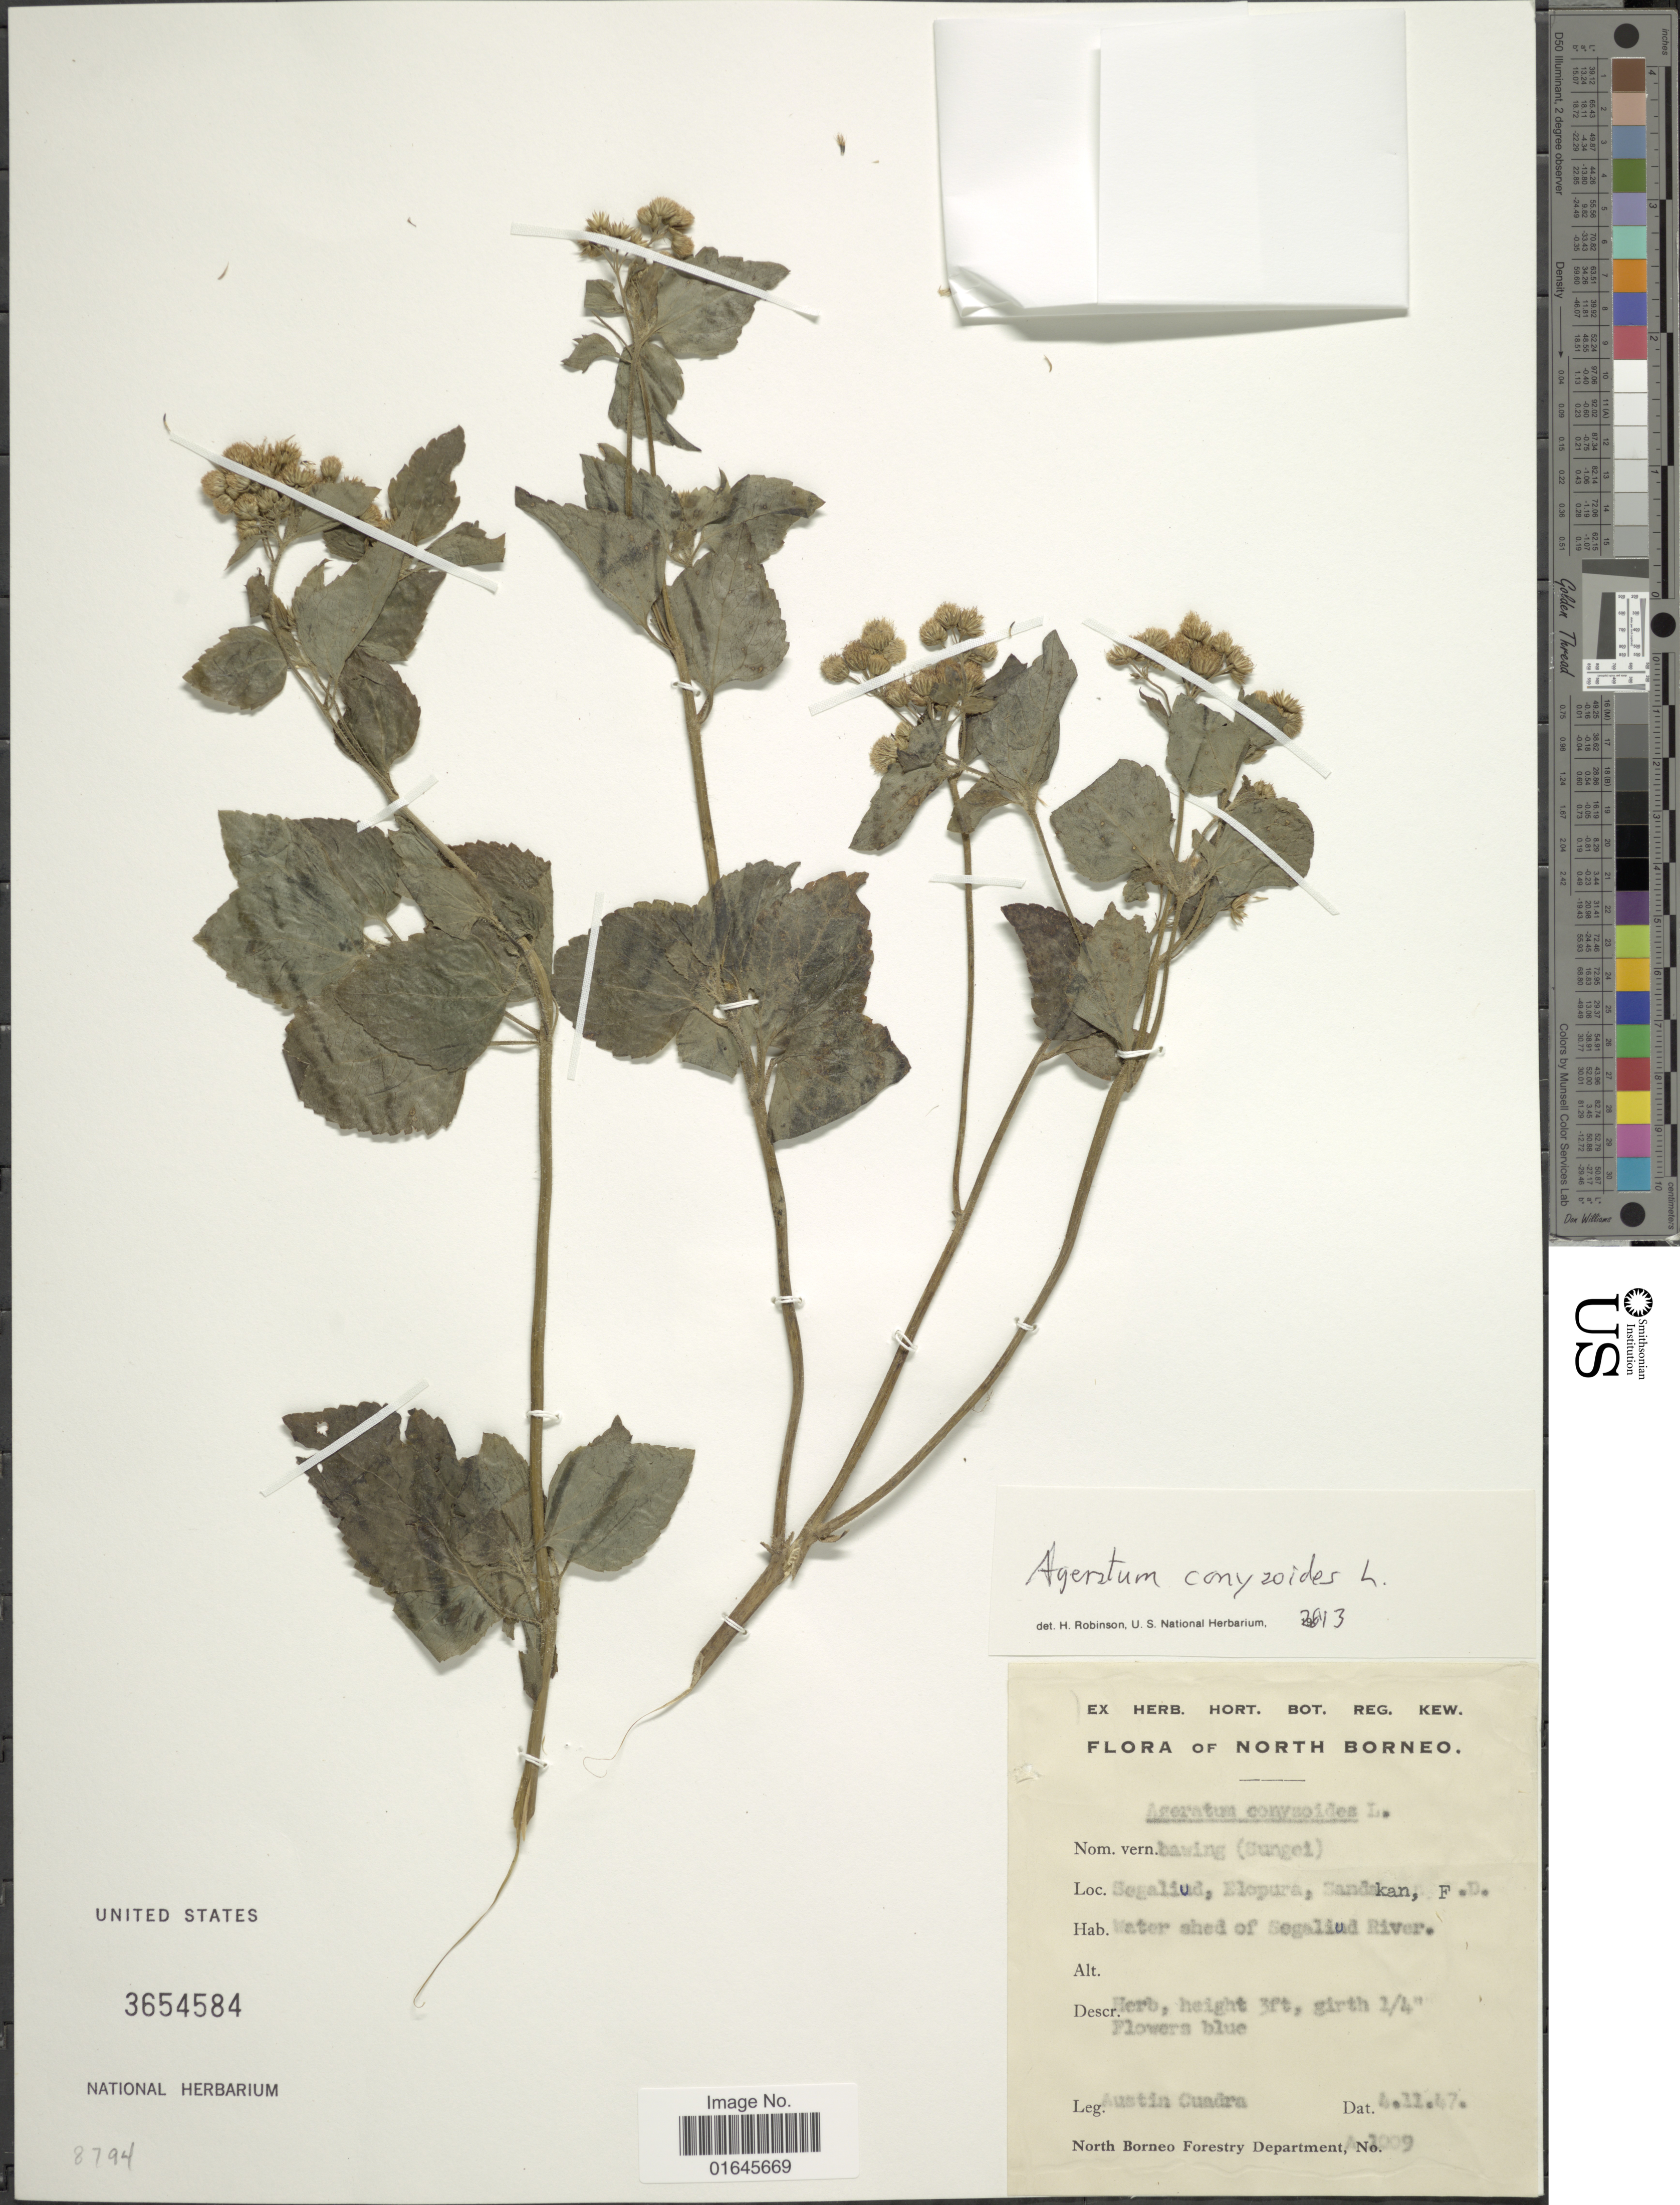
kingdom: Plantae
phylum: Tracheophyta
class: Magnoliopsida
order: Asterales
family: Asteraceae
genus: Ageratum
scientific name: Ageratum conyzoides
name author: L.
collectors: A. Cuadra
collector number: A1009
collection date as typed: Transcribed d/m/y: 4/11/47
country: Malaysia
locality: North Borneo, Segaliud, Elopura, Sandakan, F. D.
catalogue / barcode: US 3654584